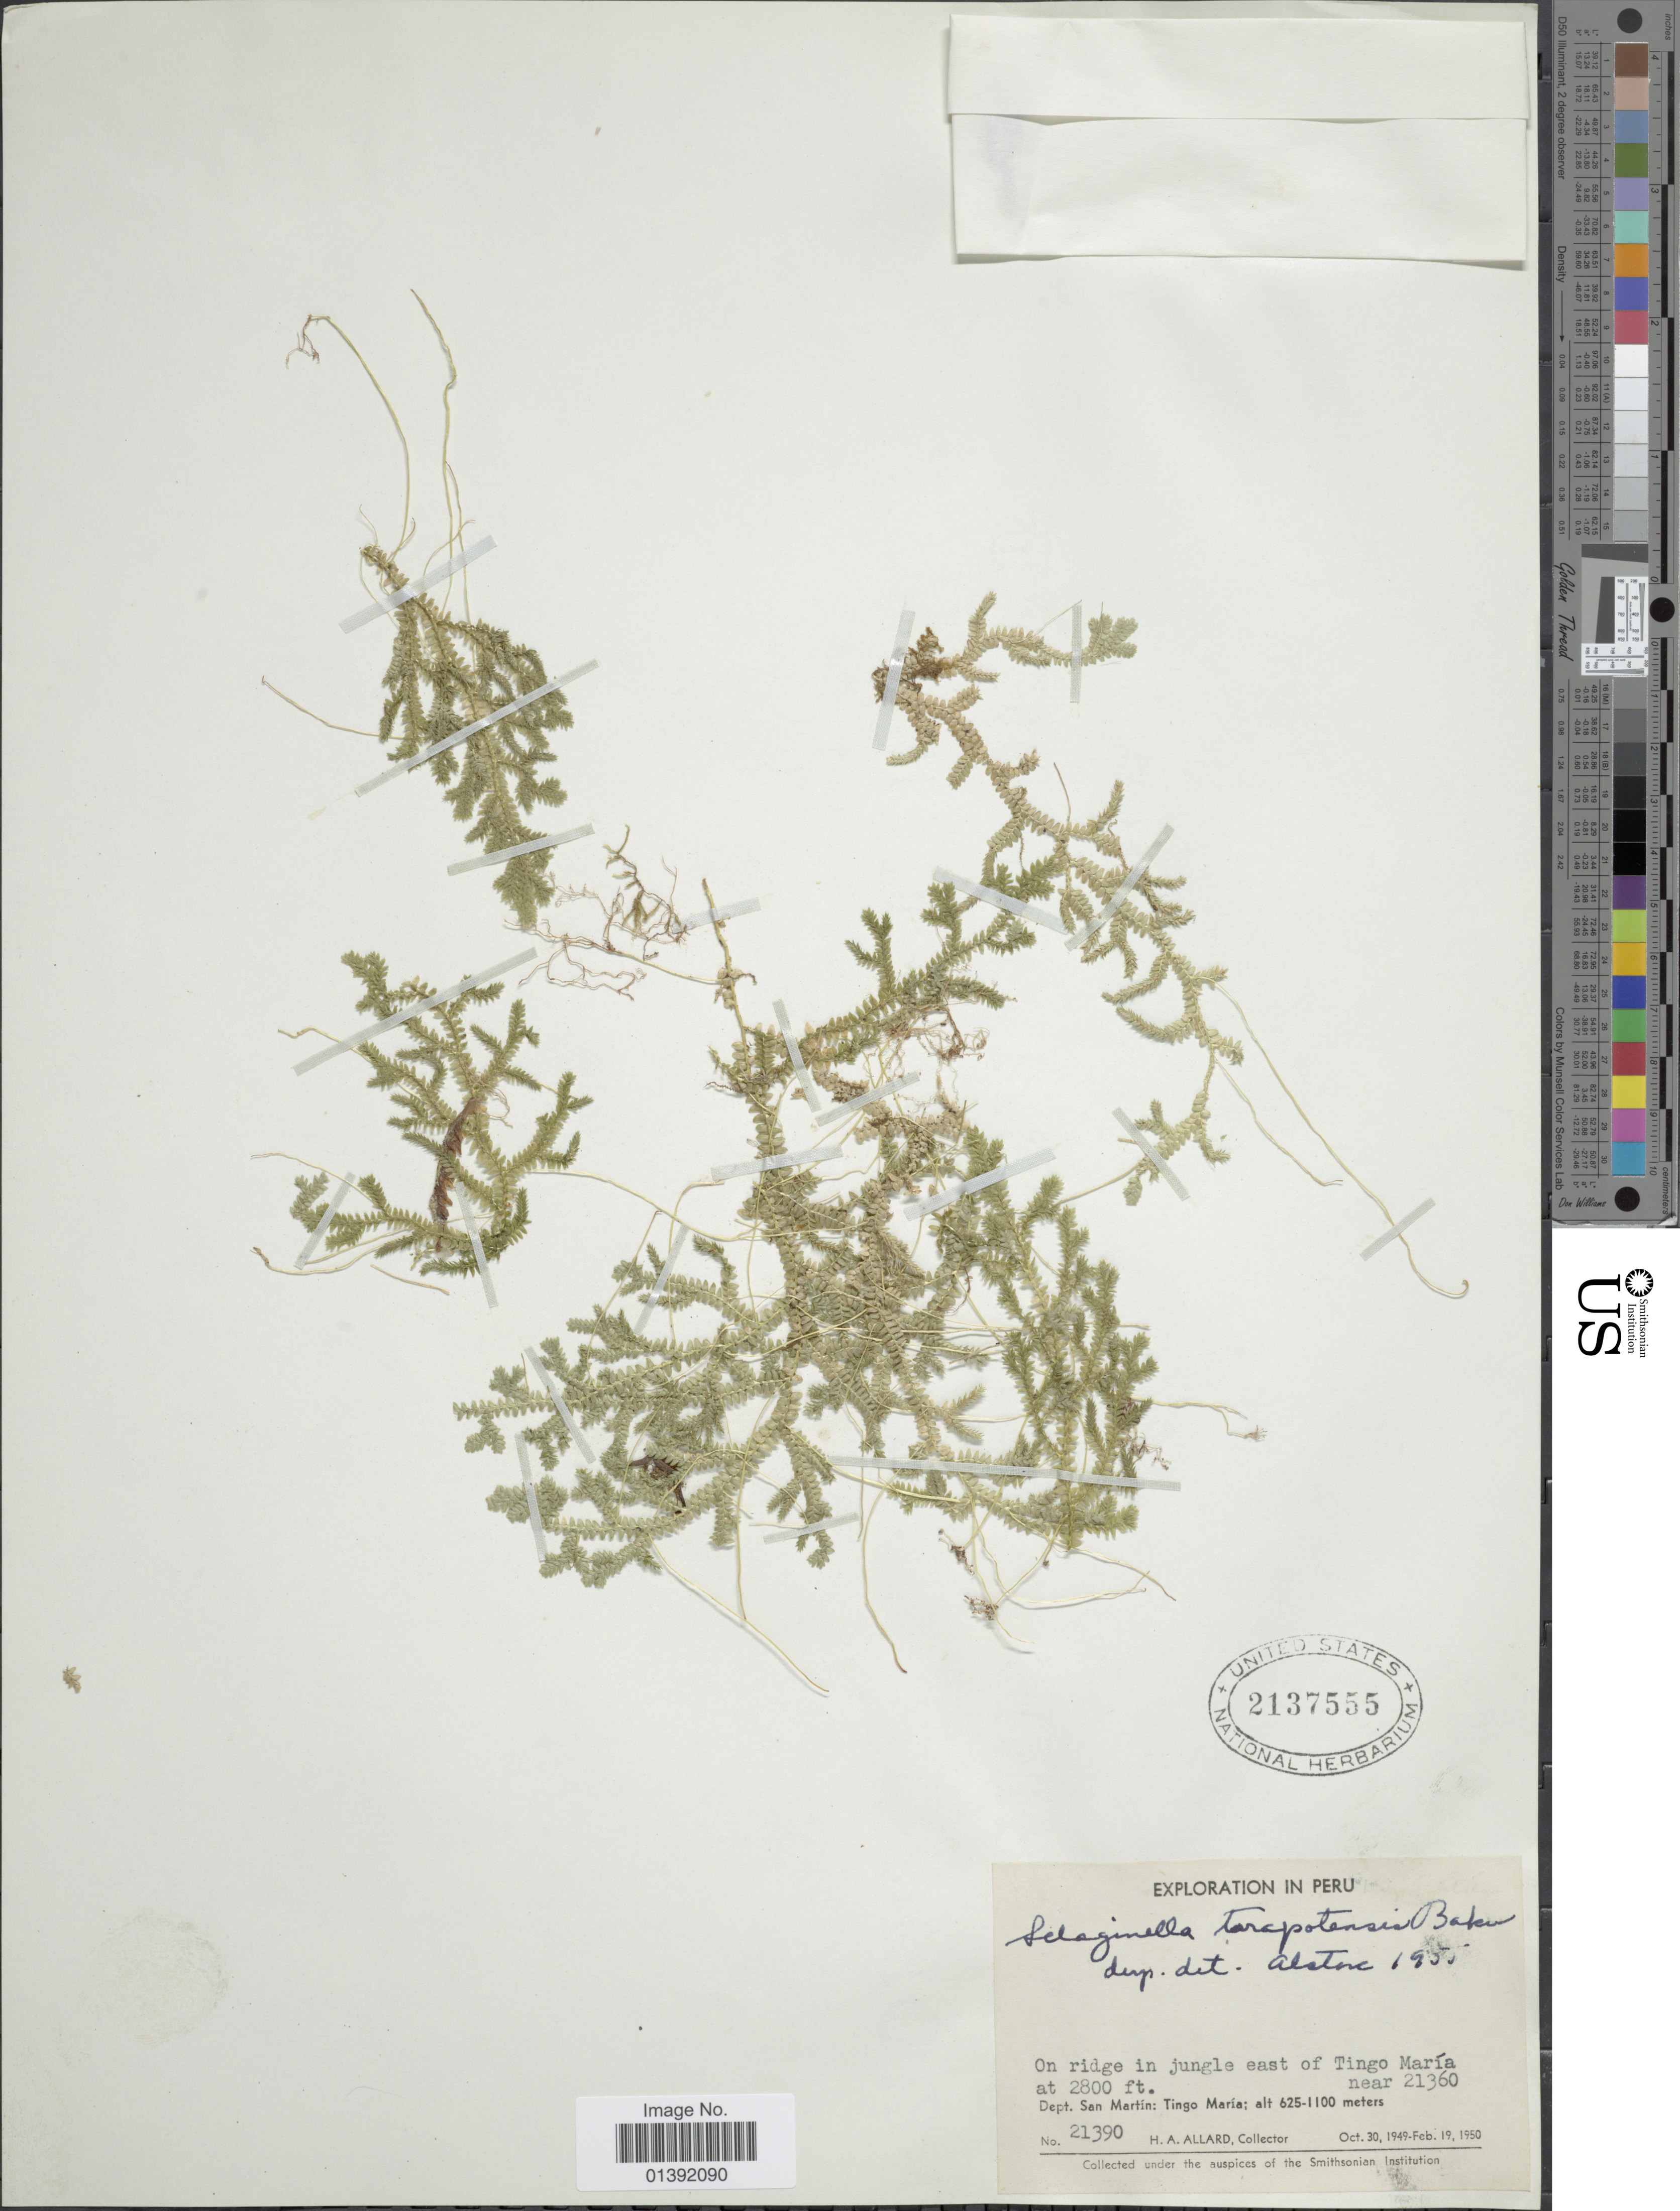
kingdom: Plantae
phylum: Tracheophyta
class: Lycopodiopsida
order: Selaginellales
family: Selaginellaceae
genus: Selaginella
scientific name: Selaginella tarapotensis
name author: Baker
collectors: H. A. Allard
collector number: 21390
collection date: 1949-10-30/1950-02-19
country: Peru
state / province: San Martín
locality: On ridge near jungle east of Tingo Maria near 21360, Tingo Maria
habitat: on ridge in jungle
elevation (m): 625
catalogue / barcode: US 2137555